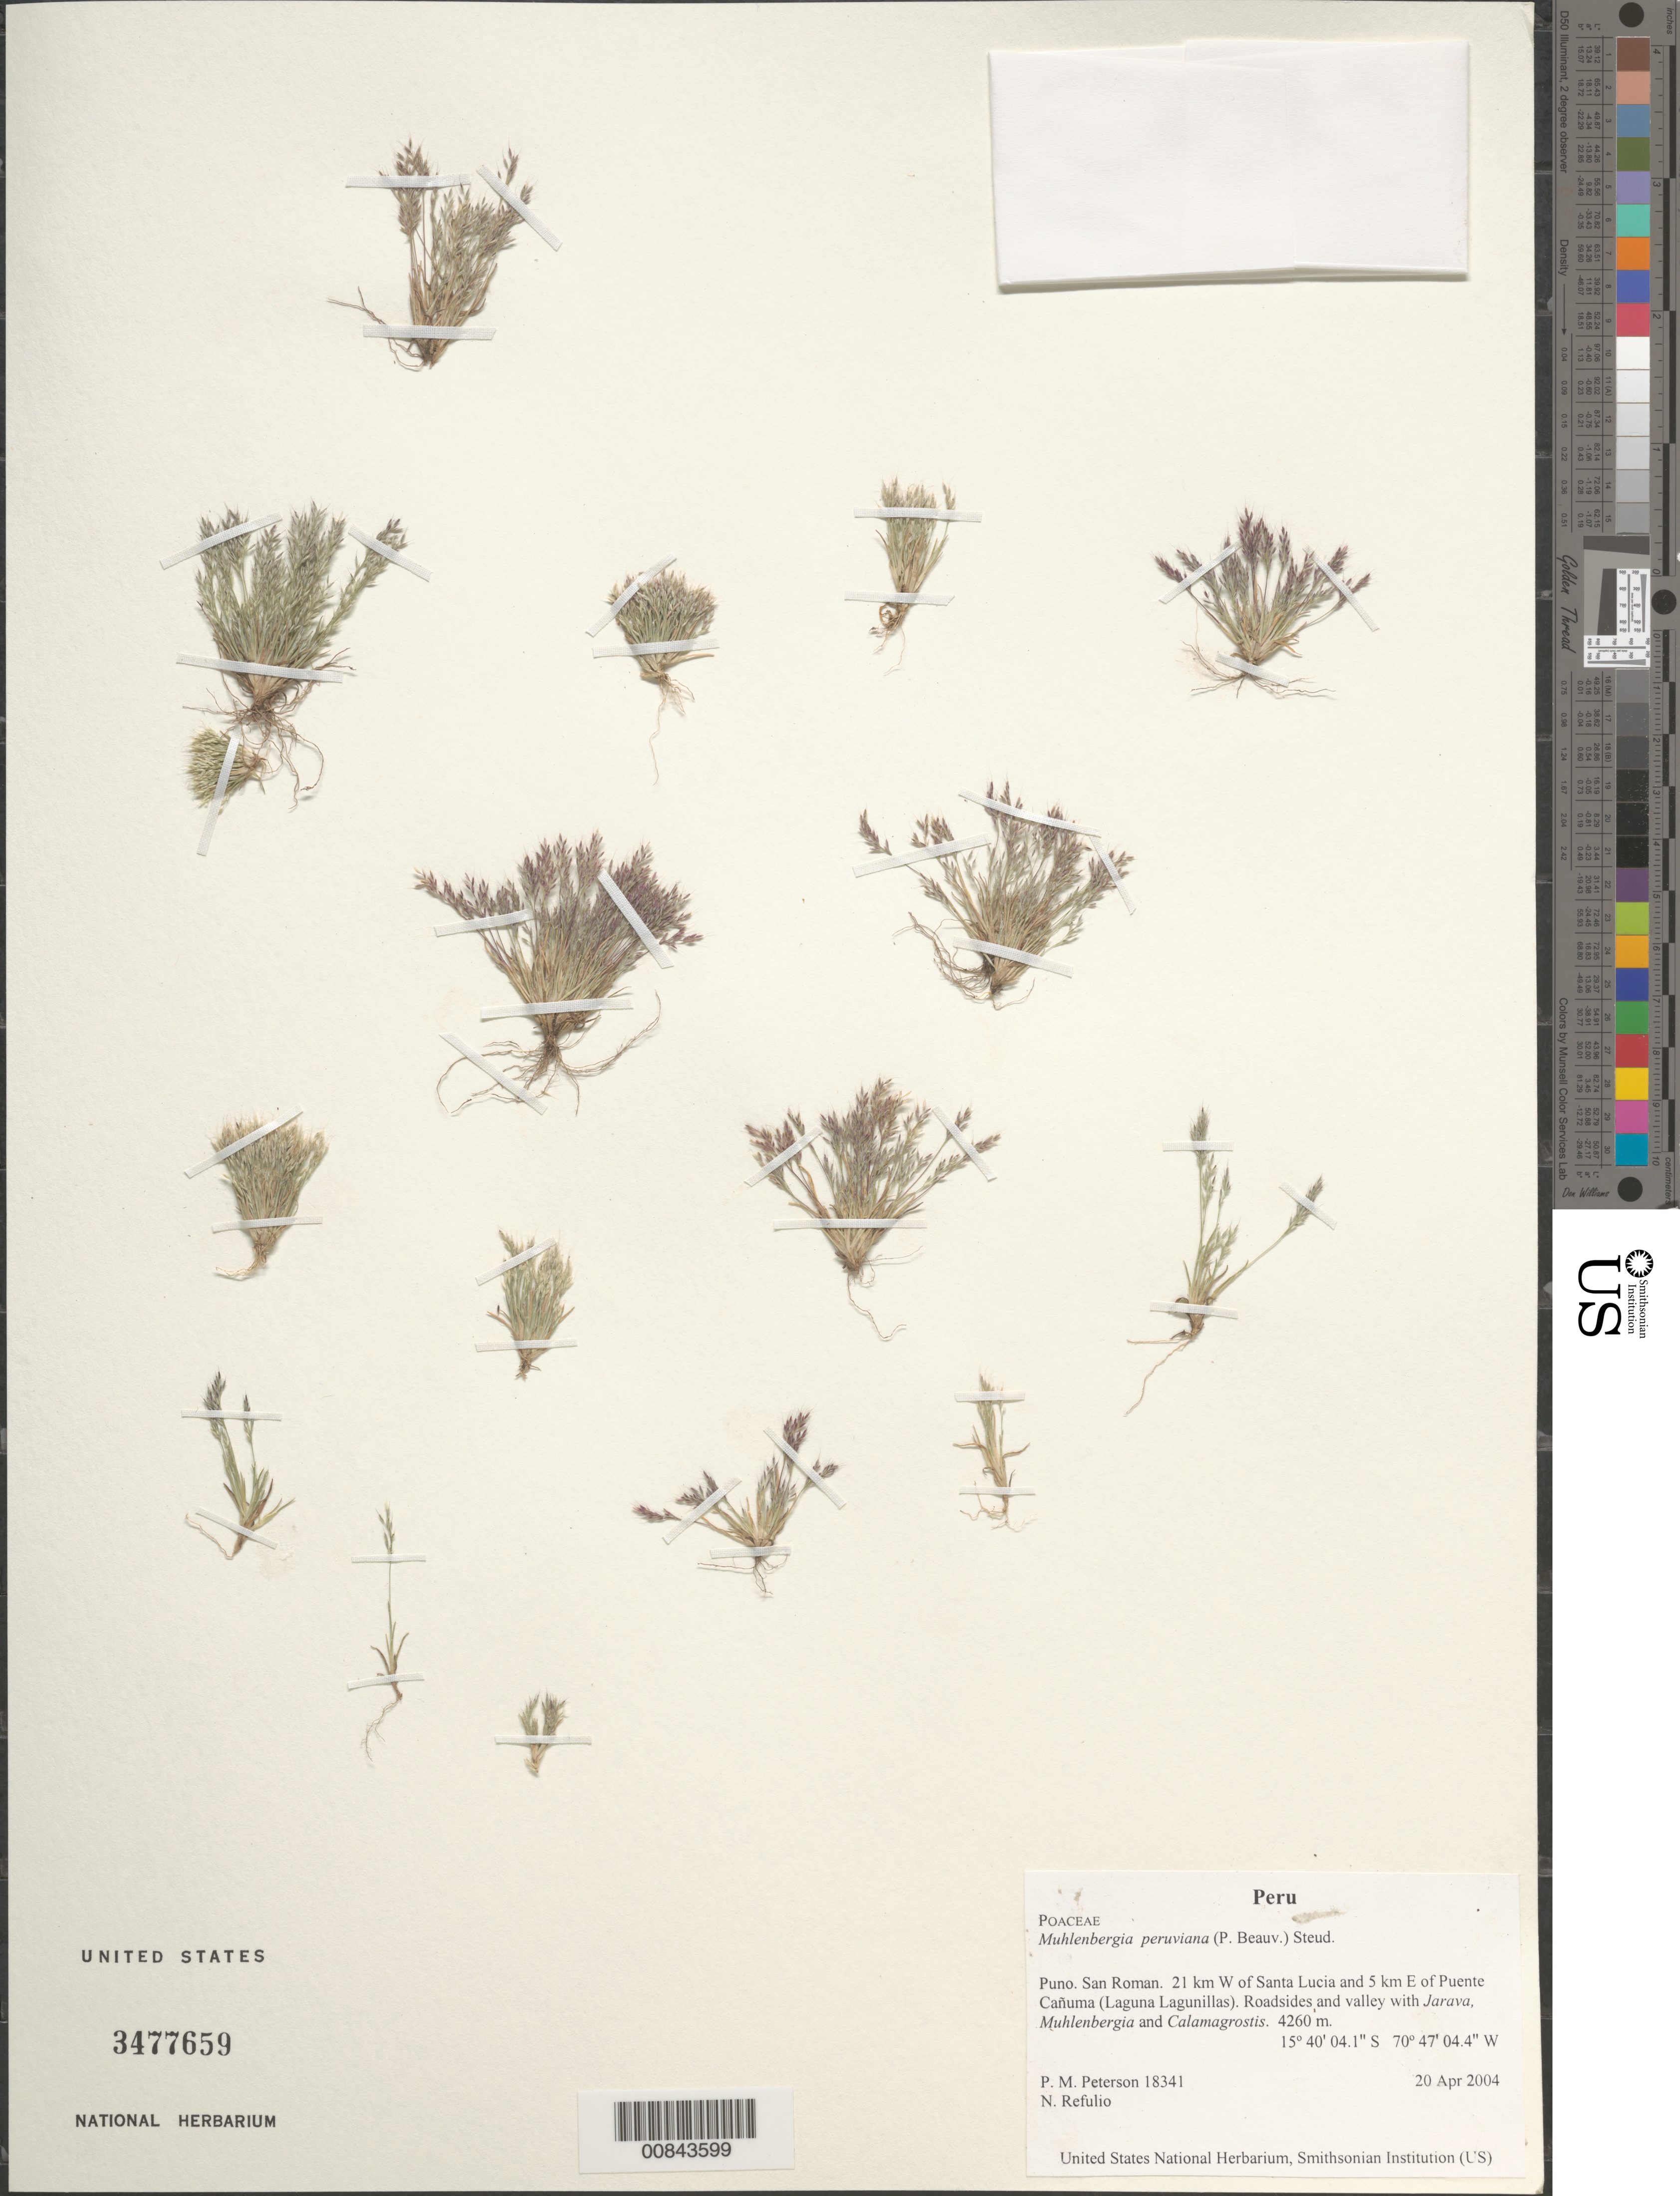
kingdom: Plantae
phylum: Tracheophyta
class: Liliopsida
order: Poales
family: Poaceae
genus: Muhlenbergia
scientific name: Muhlenbergia peruviana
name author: (P. Beauv.) Steud.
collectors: P. M. Peterson & N. Refulio-Rodríguez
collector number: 18341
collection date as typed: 20 Apr 2004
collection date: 2004-04-20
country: Peru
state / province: Puno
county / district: San Román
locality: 21 km W of Santa Lucia and 5 km E of Puente Cañuma (Laguna Lagunillas). Roadsides and valley with Jarava, Muhlenbergia and Calamagrostis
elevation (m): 4260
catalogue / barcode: US 3477659